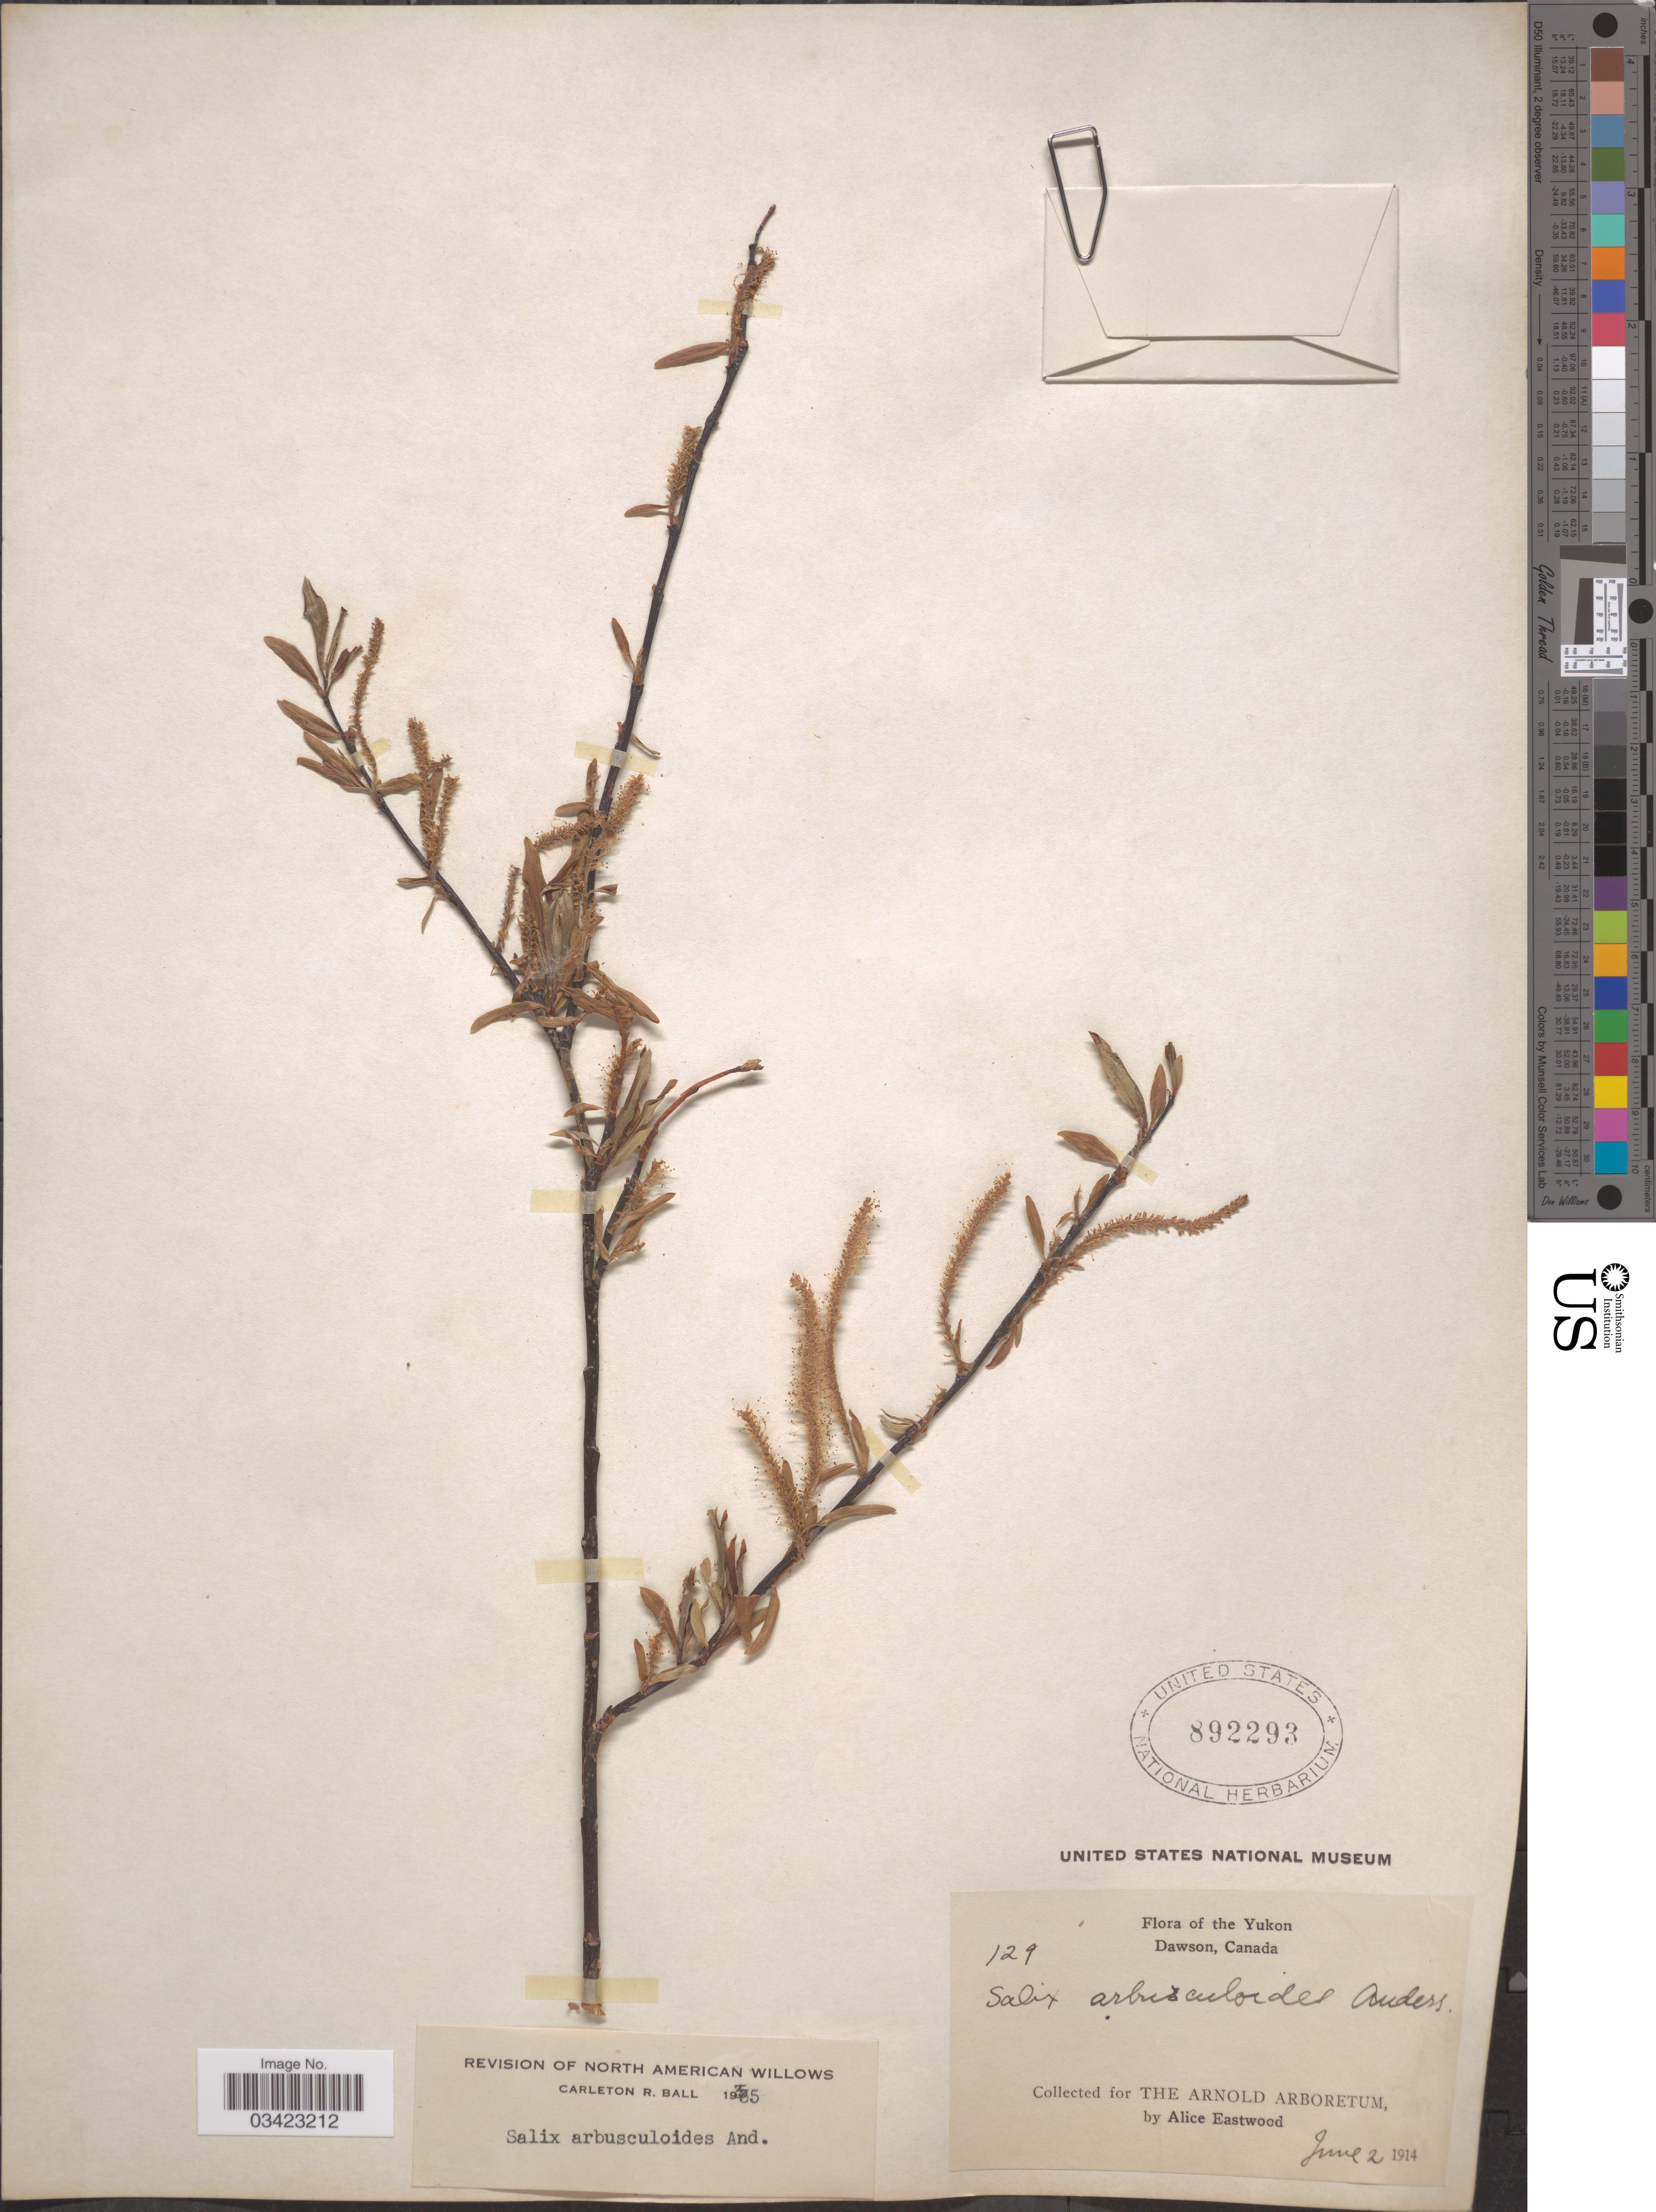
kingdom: Plantae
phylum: Tracheophyta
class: Magnoliopsida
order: Malpighiales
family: Salicaceae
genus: Salix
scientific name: Salix arbusculoides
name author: Andersson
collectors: A. Eastwood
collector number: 129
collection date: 1914-06-02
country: Canada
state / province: Yukon Territory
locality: Yukon. Dawson.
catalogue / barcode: US 892293